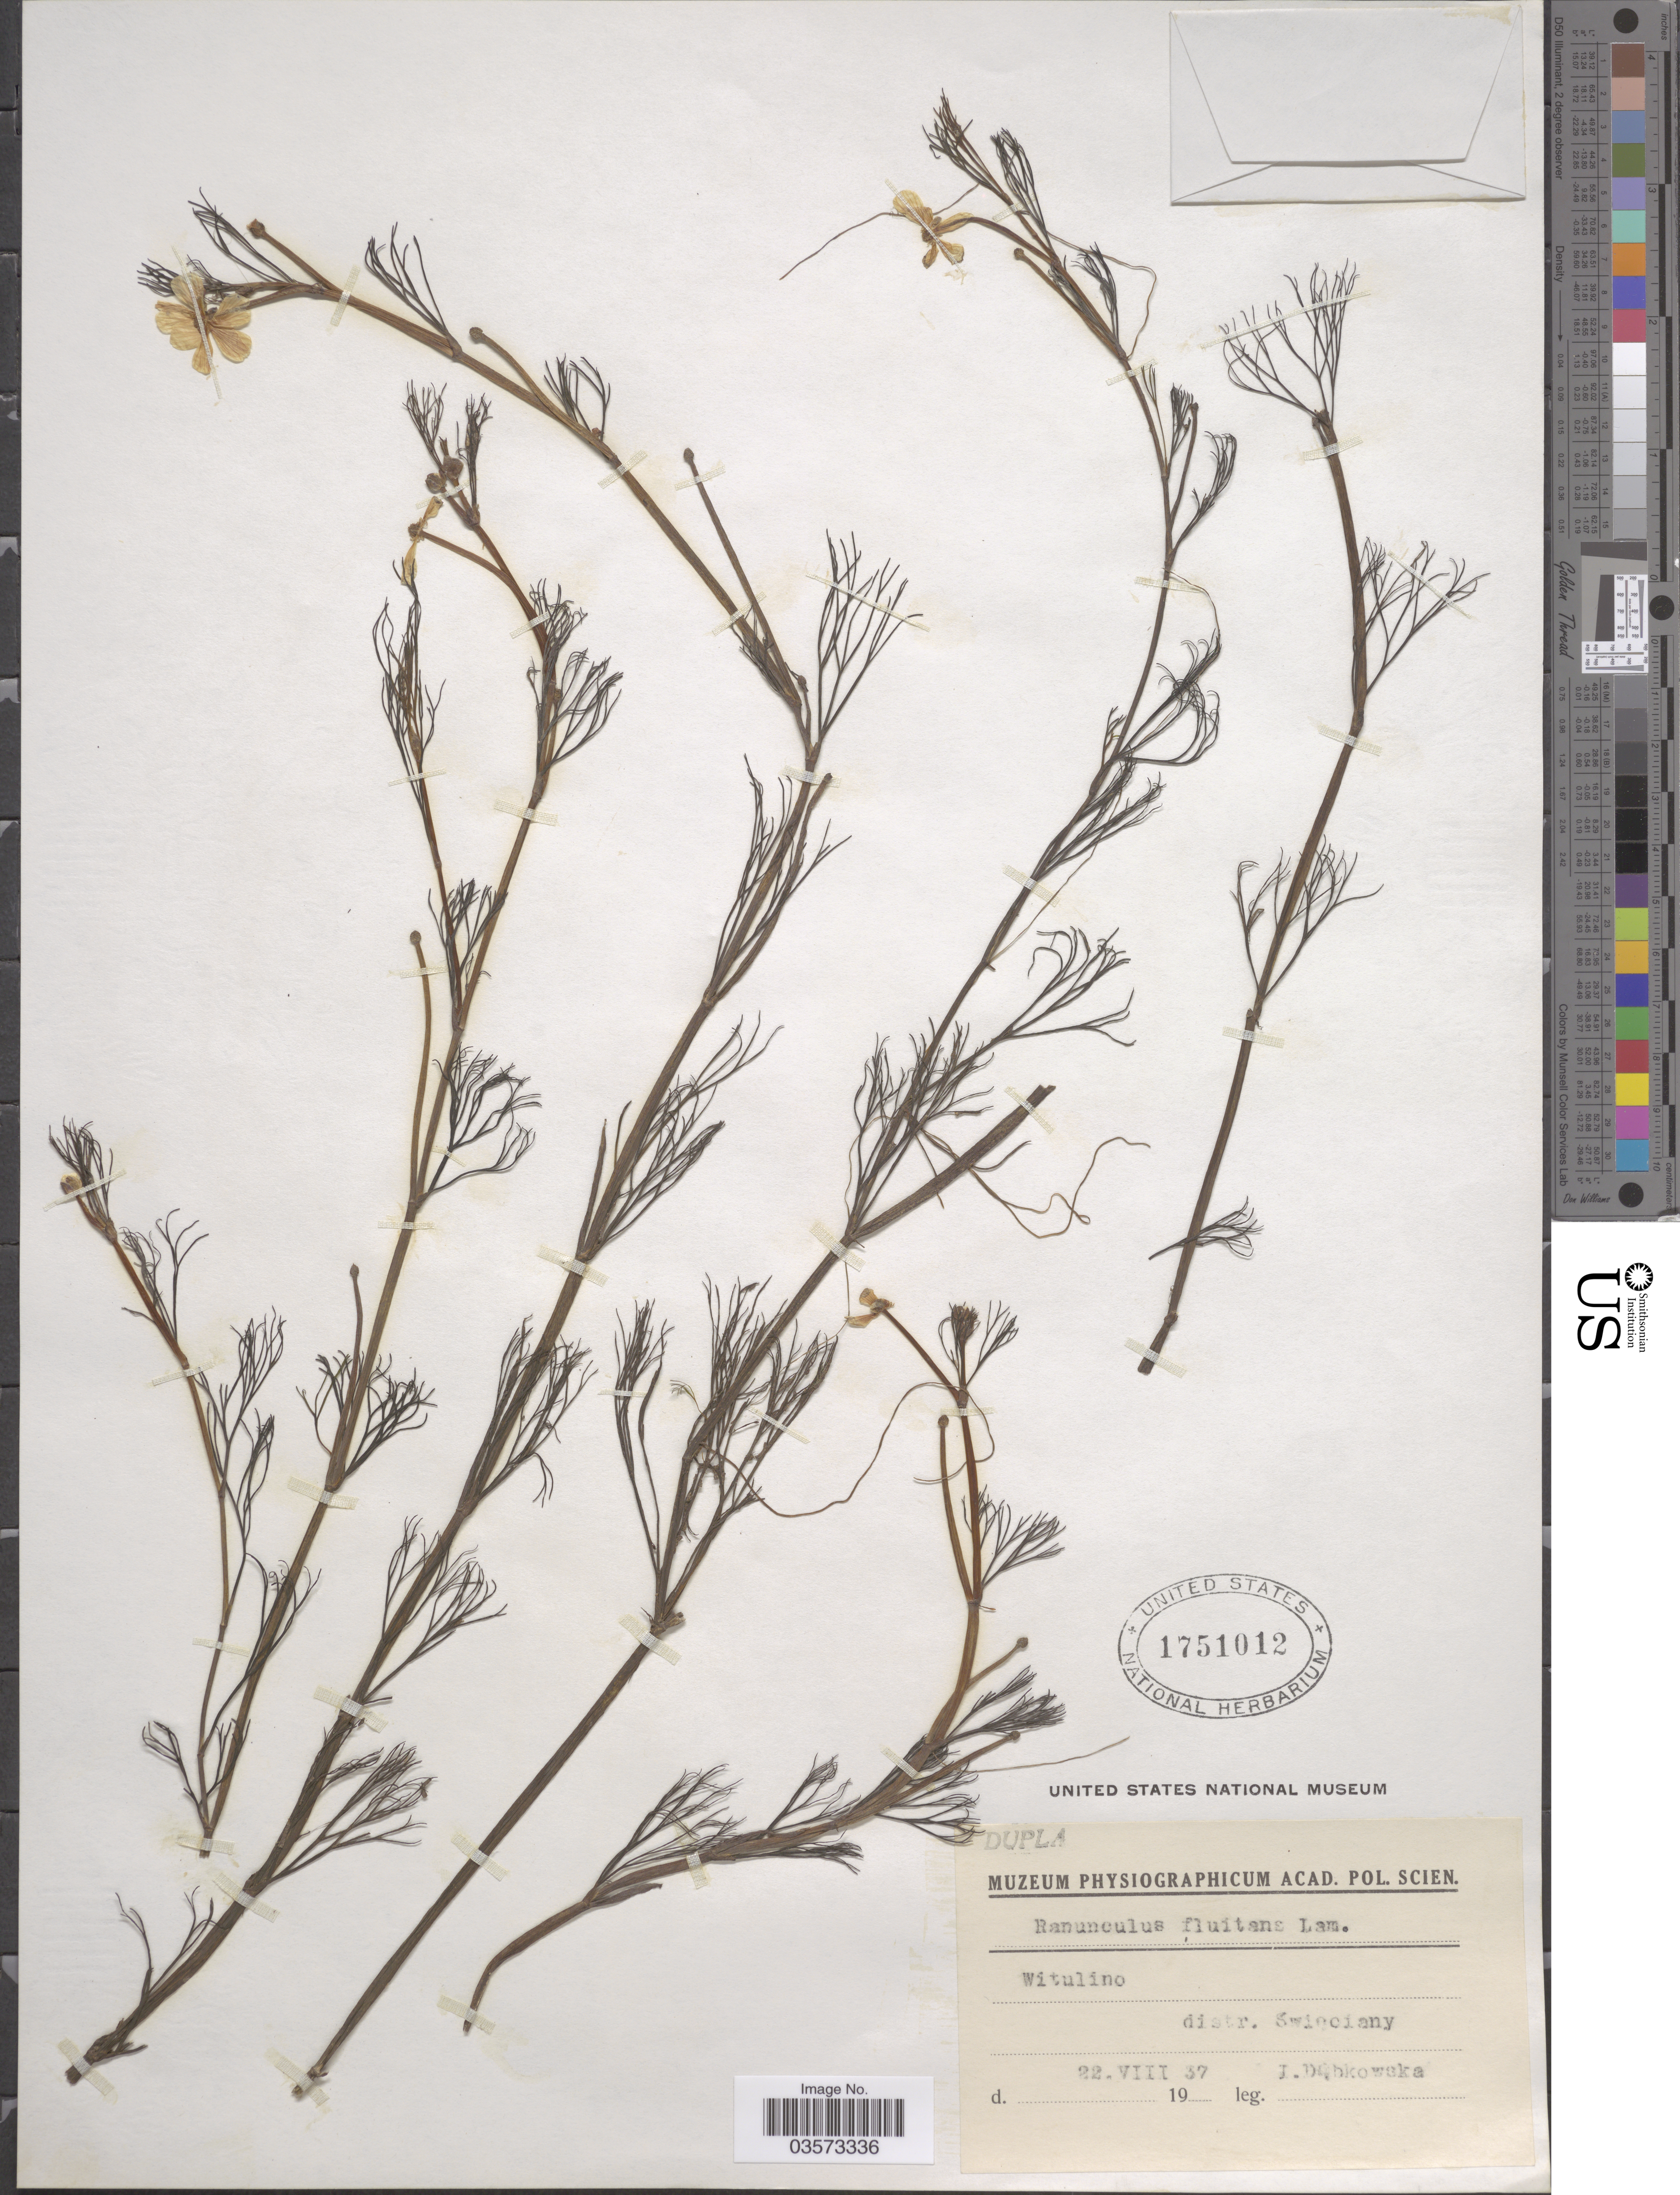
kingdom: Plantae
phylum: Tracheophyta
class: Magnoliopsida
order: Ranunculales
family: Ranunculaceae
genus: Ranunculus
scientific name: Ranunculus fluitans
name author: Lam.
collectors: I. Dabkowska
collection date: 1937-08-22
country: Poland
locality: Witulino distr. Swieciany.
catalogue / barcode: US 1751012